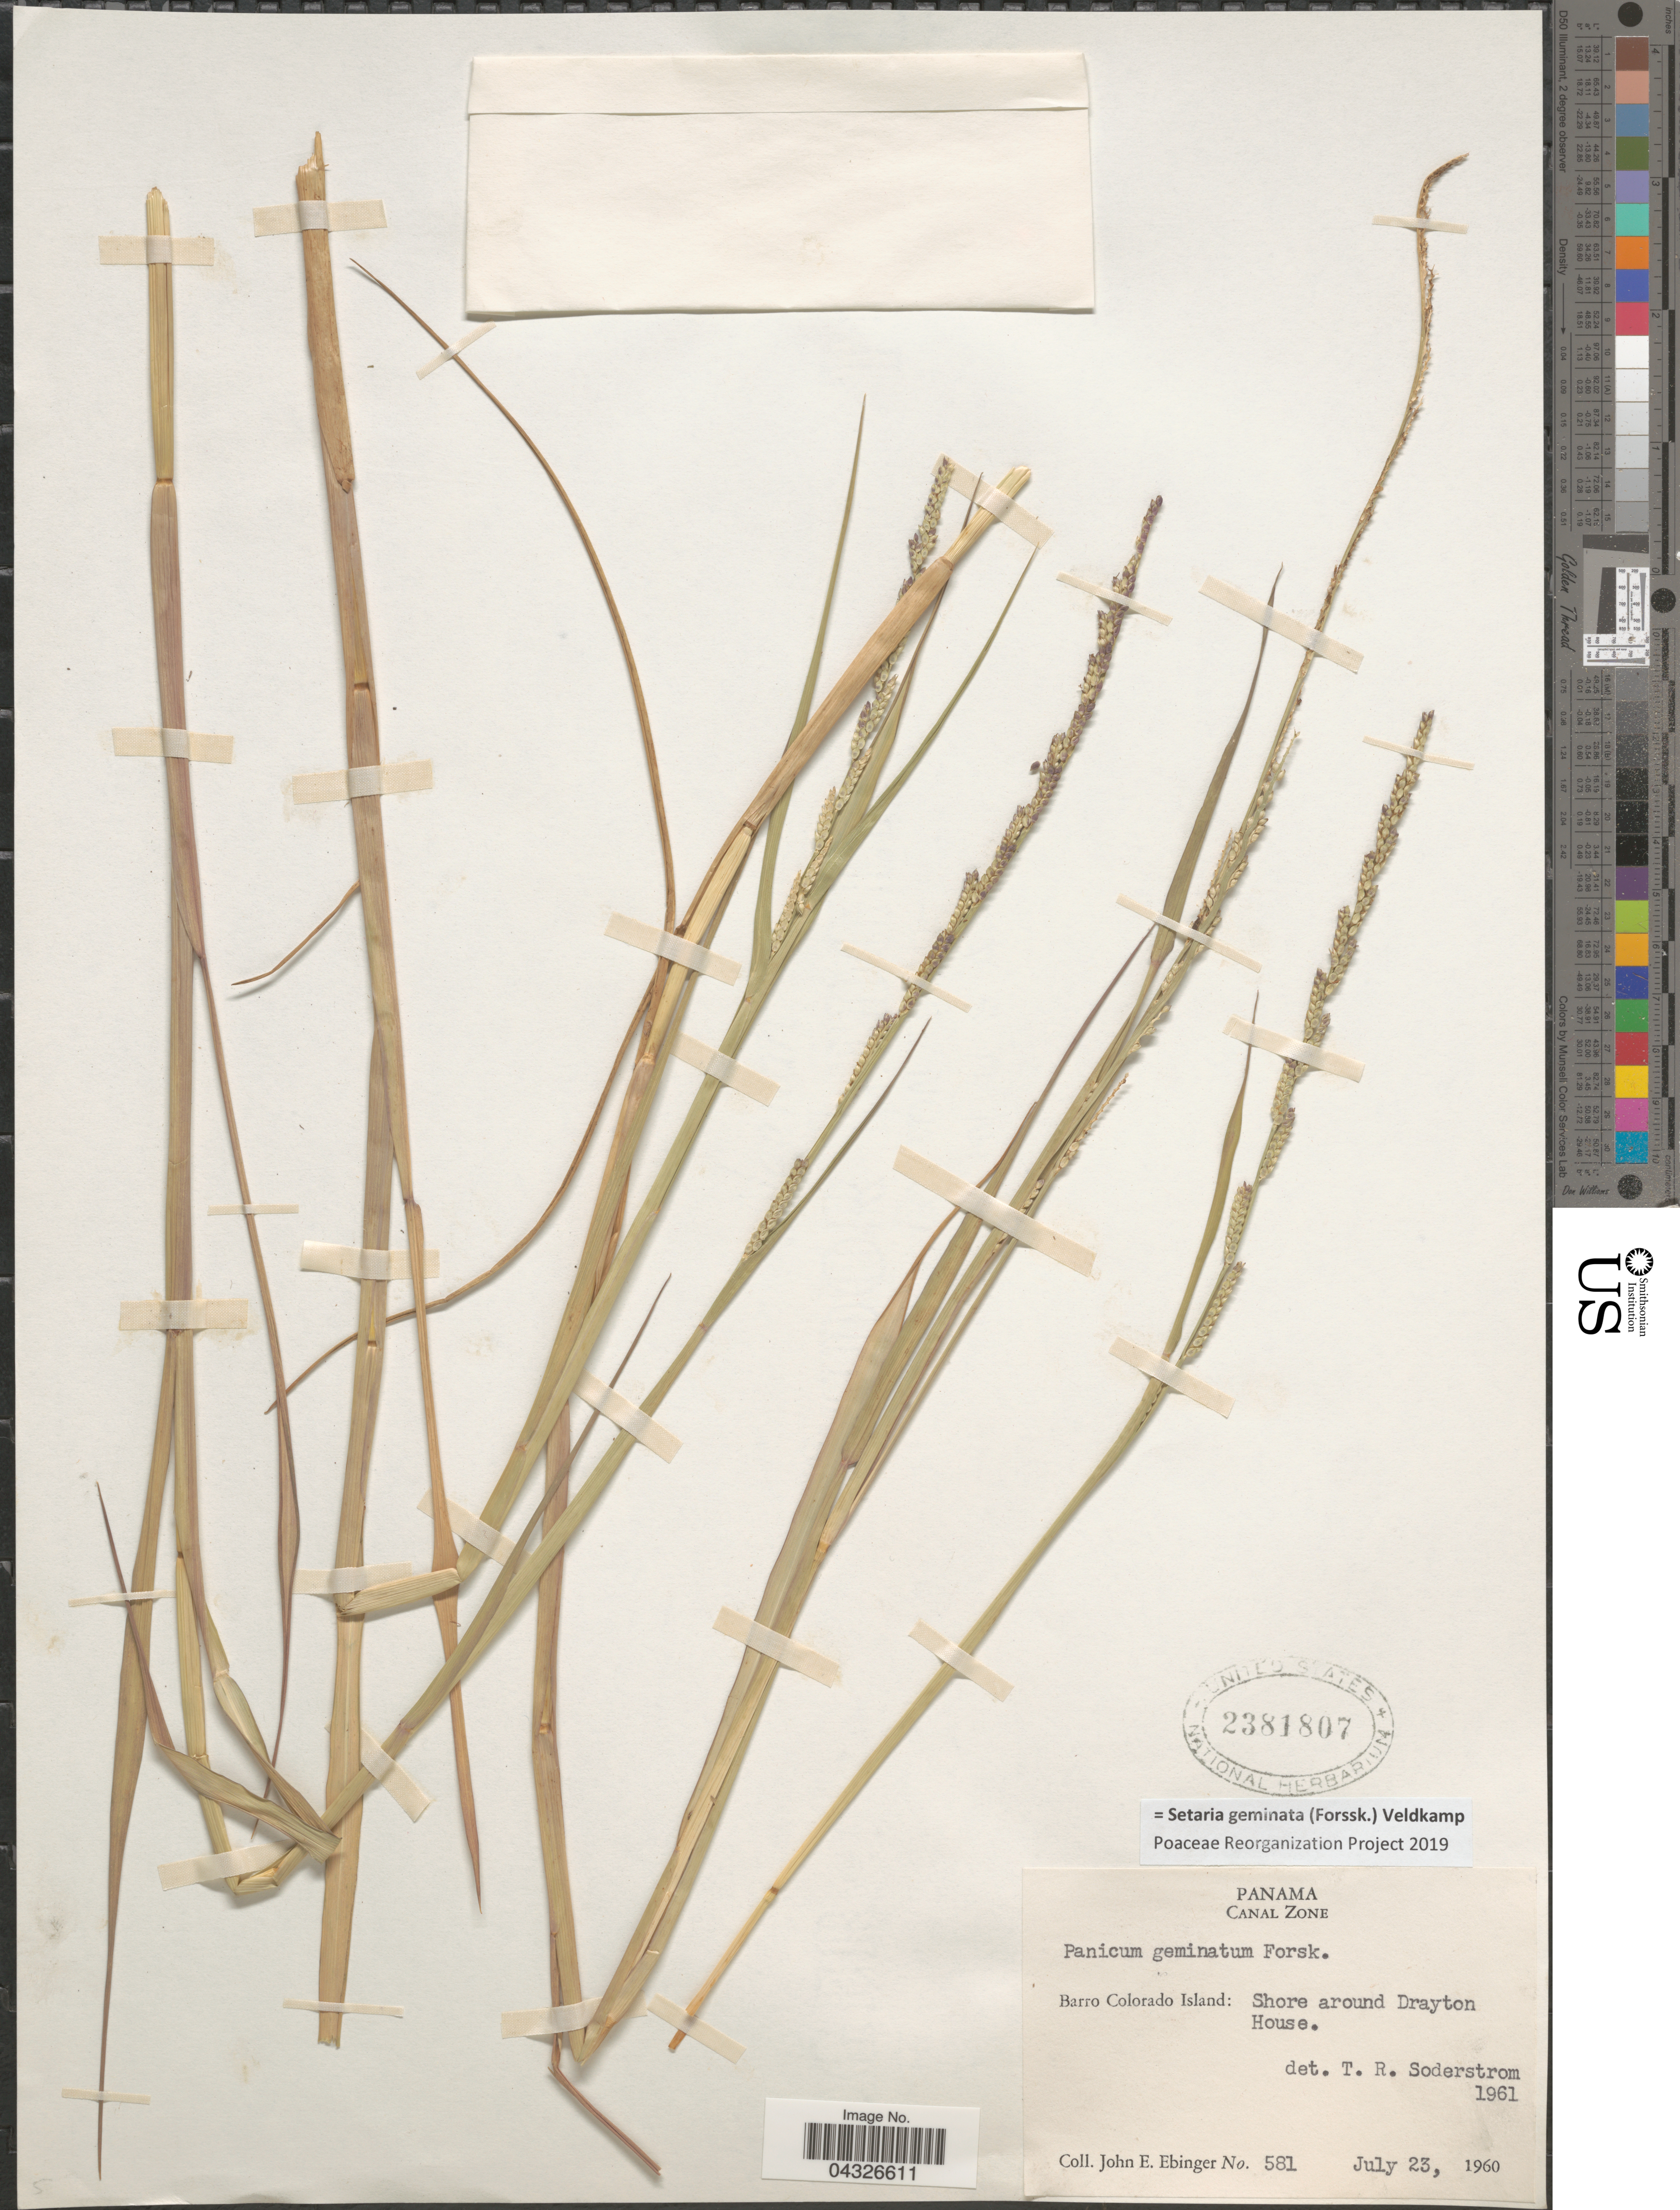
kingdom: Plantae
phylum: Tracheophyta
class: Liliopsida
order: Poales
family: Poaceae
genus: Setaria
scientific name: Setaria geminata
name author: (Forssk.) Veldkamp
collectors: J. Ebinger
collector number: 581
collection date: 1960-07-23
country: Panama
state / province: Colón / Panamá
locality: Canal Zone. Barro Colorado Island: Shore around Drayton House.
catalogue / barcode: US 2381807